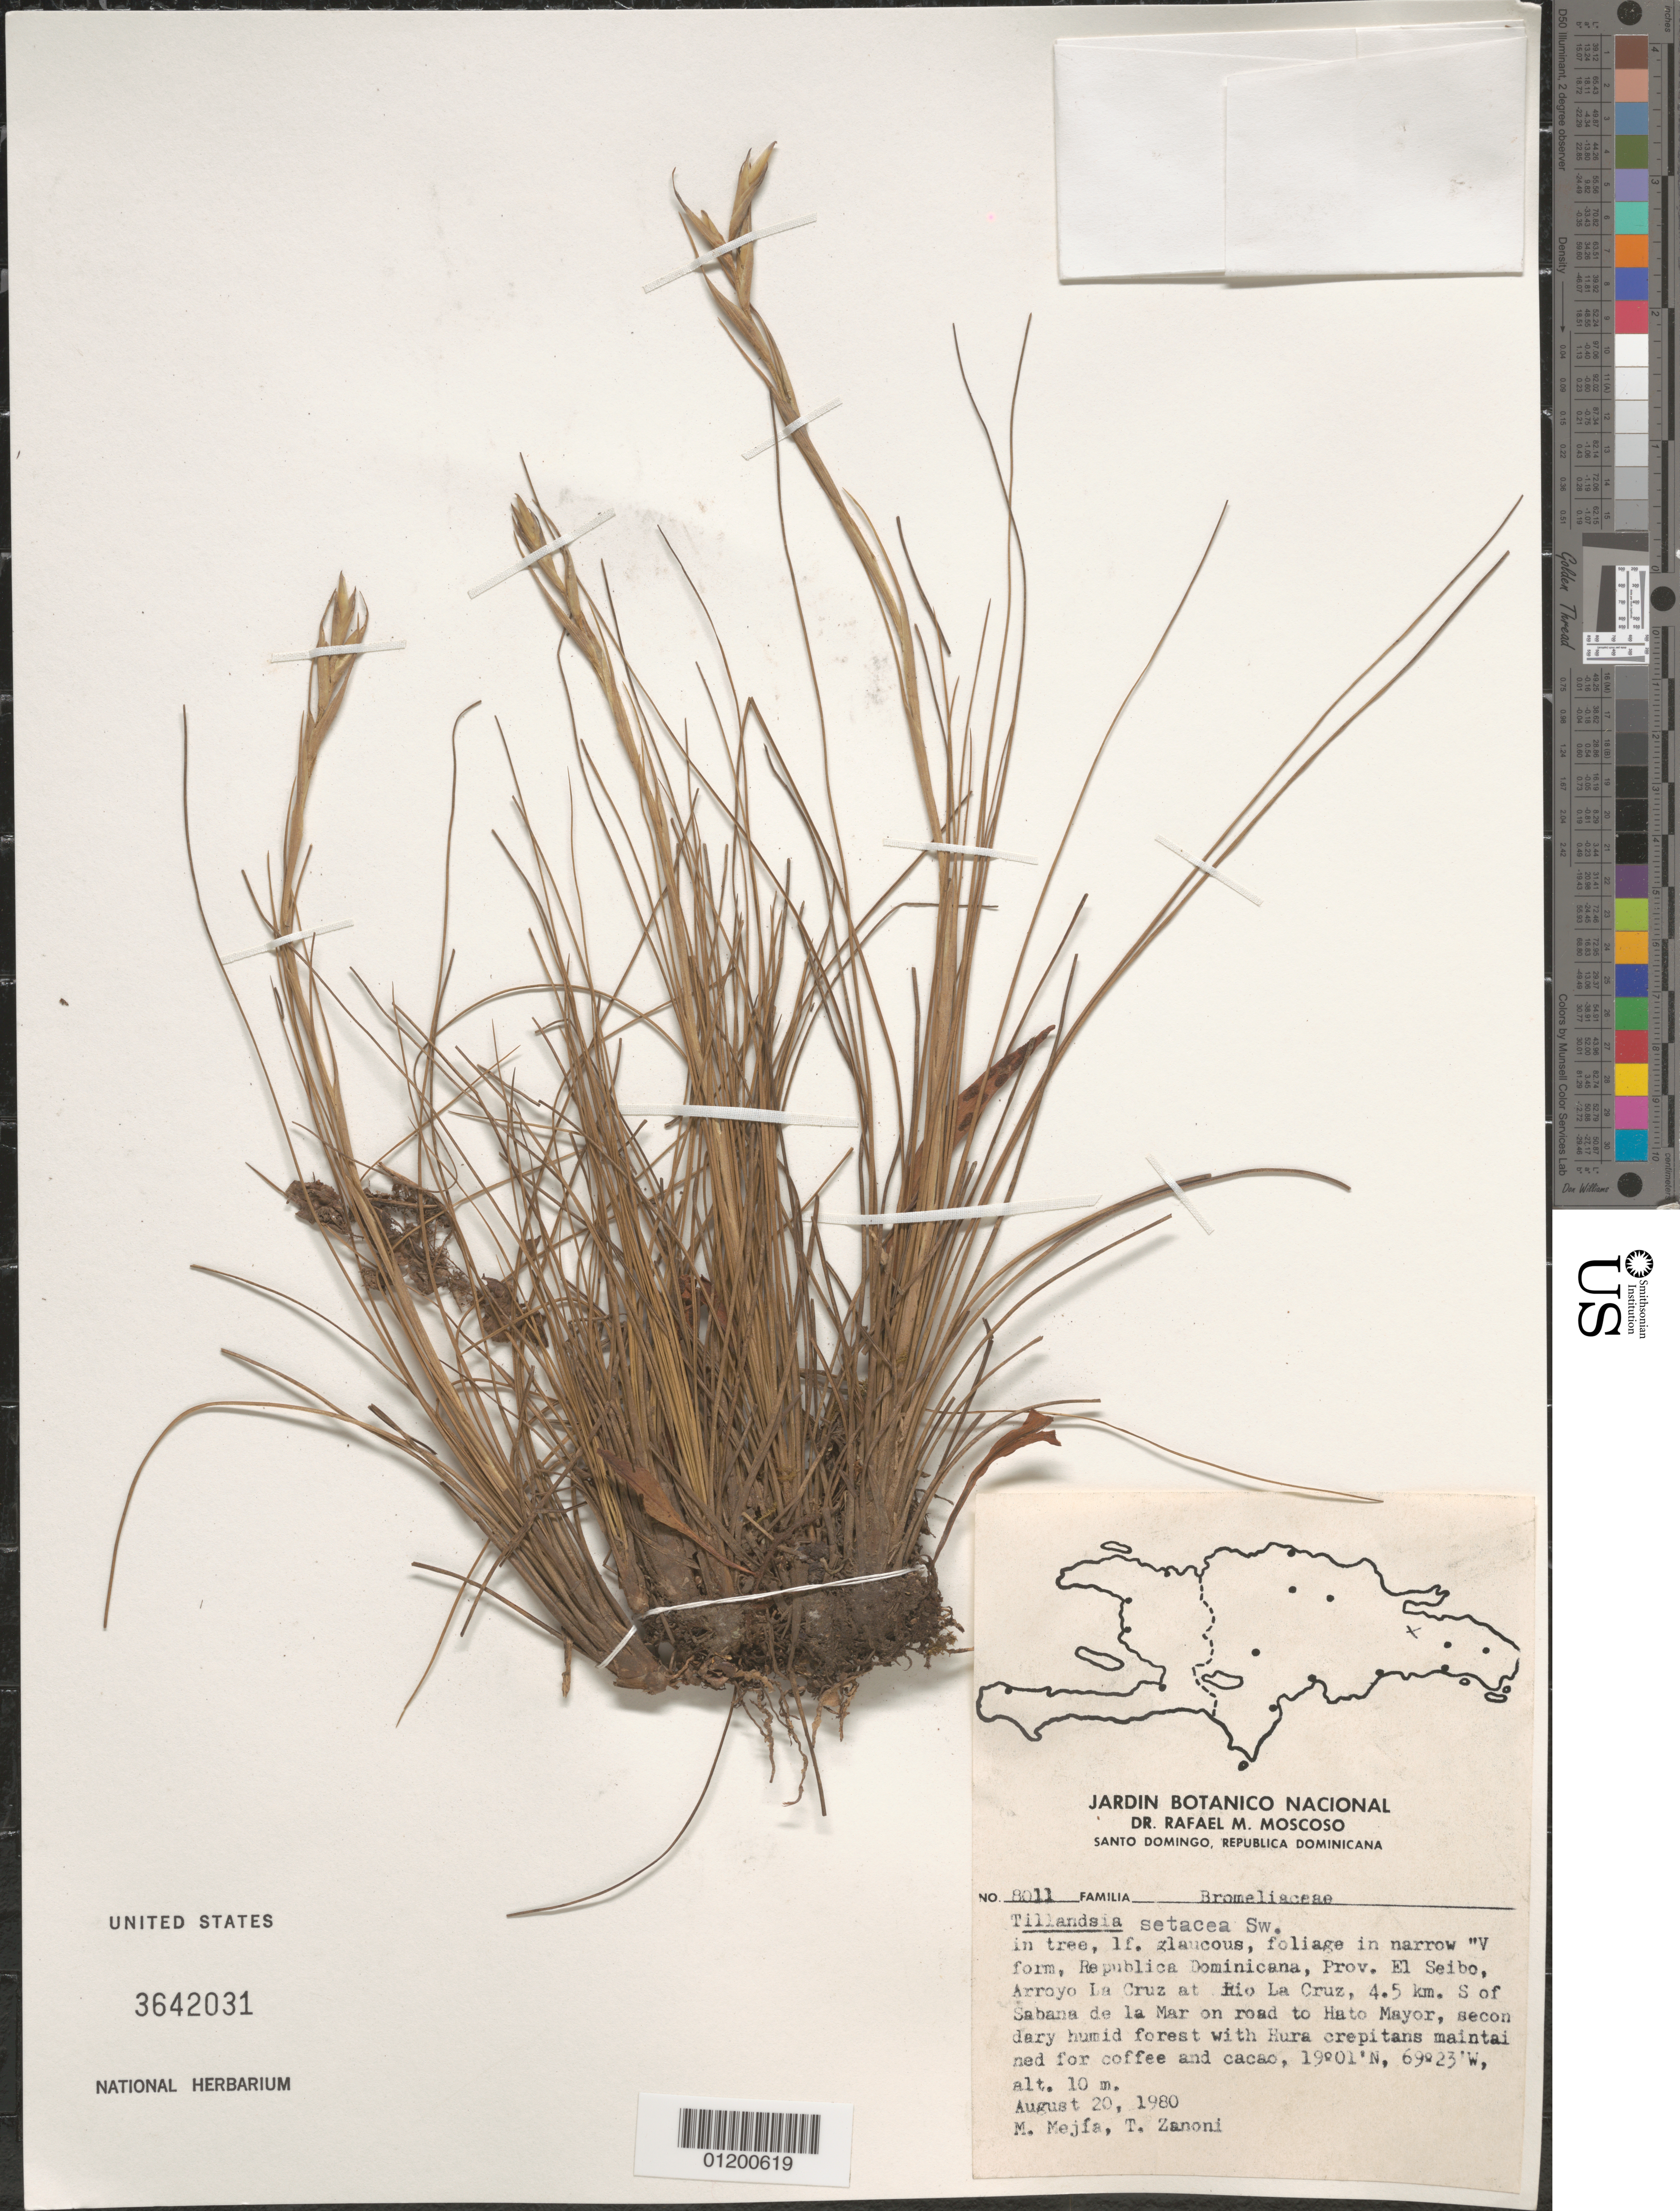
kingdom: Plantae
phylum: Tracheophyta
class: Liliopsida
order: Poales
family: Bromeliaceae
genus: Tillandsia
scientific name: Tillandsia setacea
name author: Sw.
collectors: M. Mejia & T. A. Zanoni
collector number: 8011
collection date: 1980-08-20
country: Dominican Republic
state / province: El Seibo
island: Hispaniola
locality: Arroyo La Cruz at Rio La Cruz, 4.5 km S of Sabana de la Mar on road to Hato Mayor.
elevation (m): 10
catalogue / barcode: US 3642031